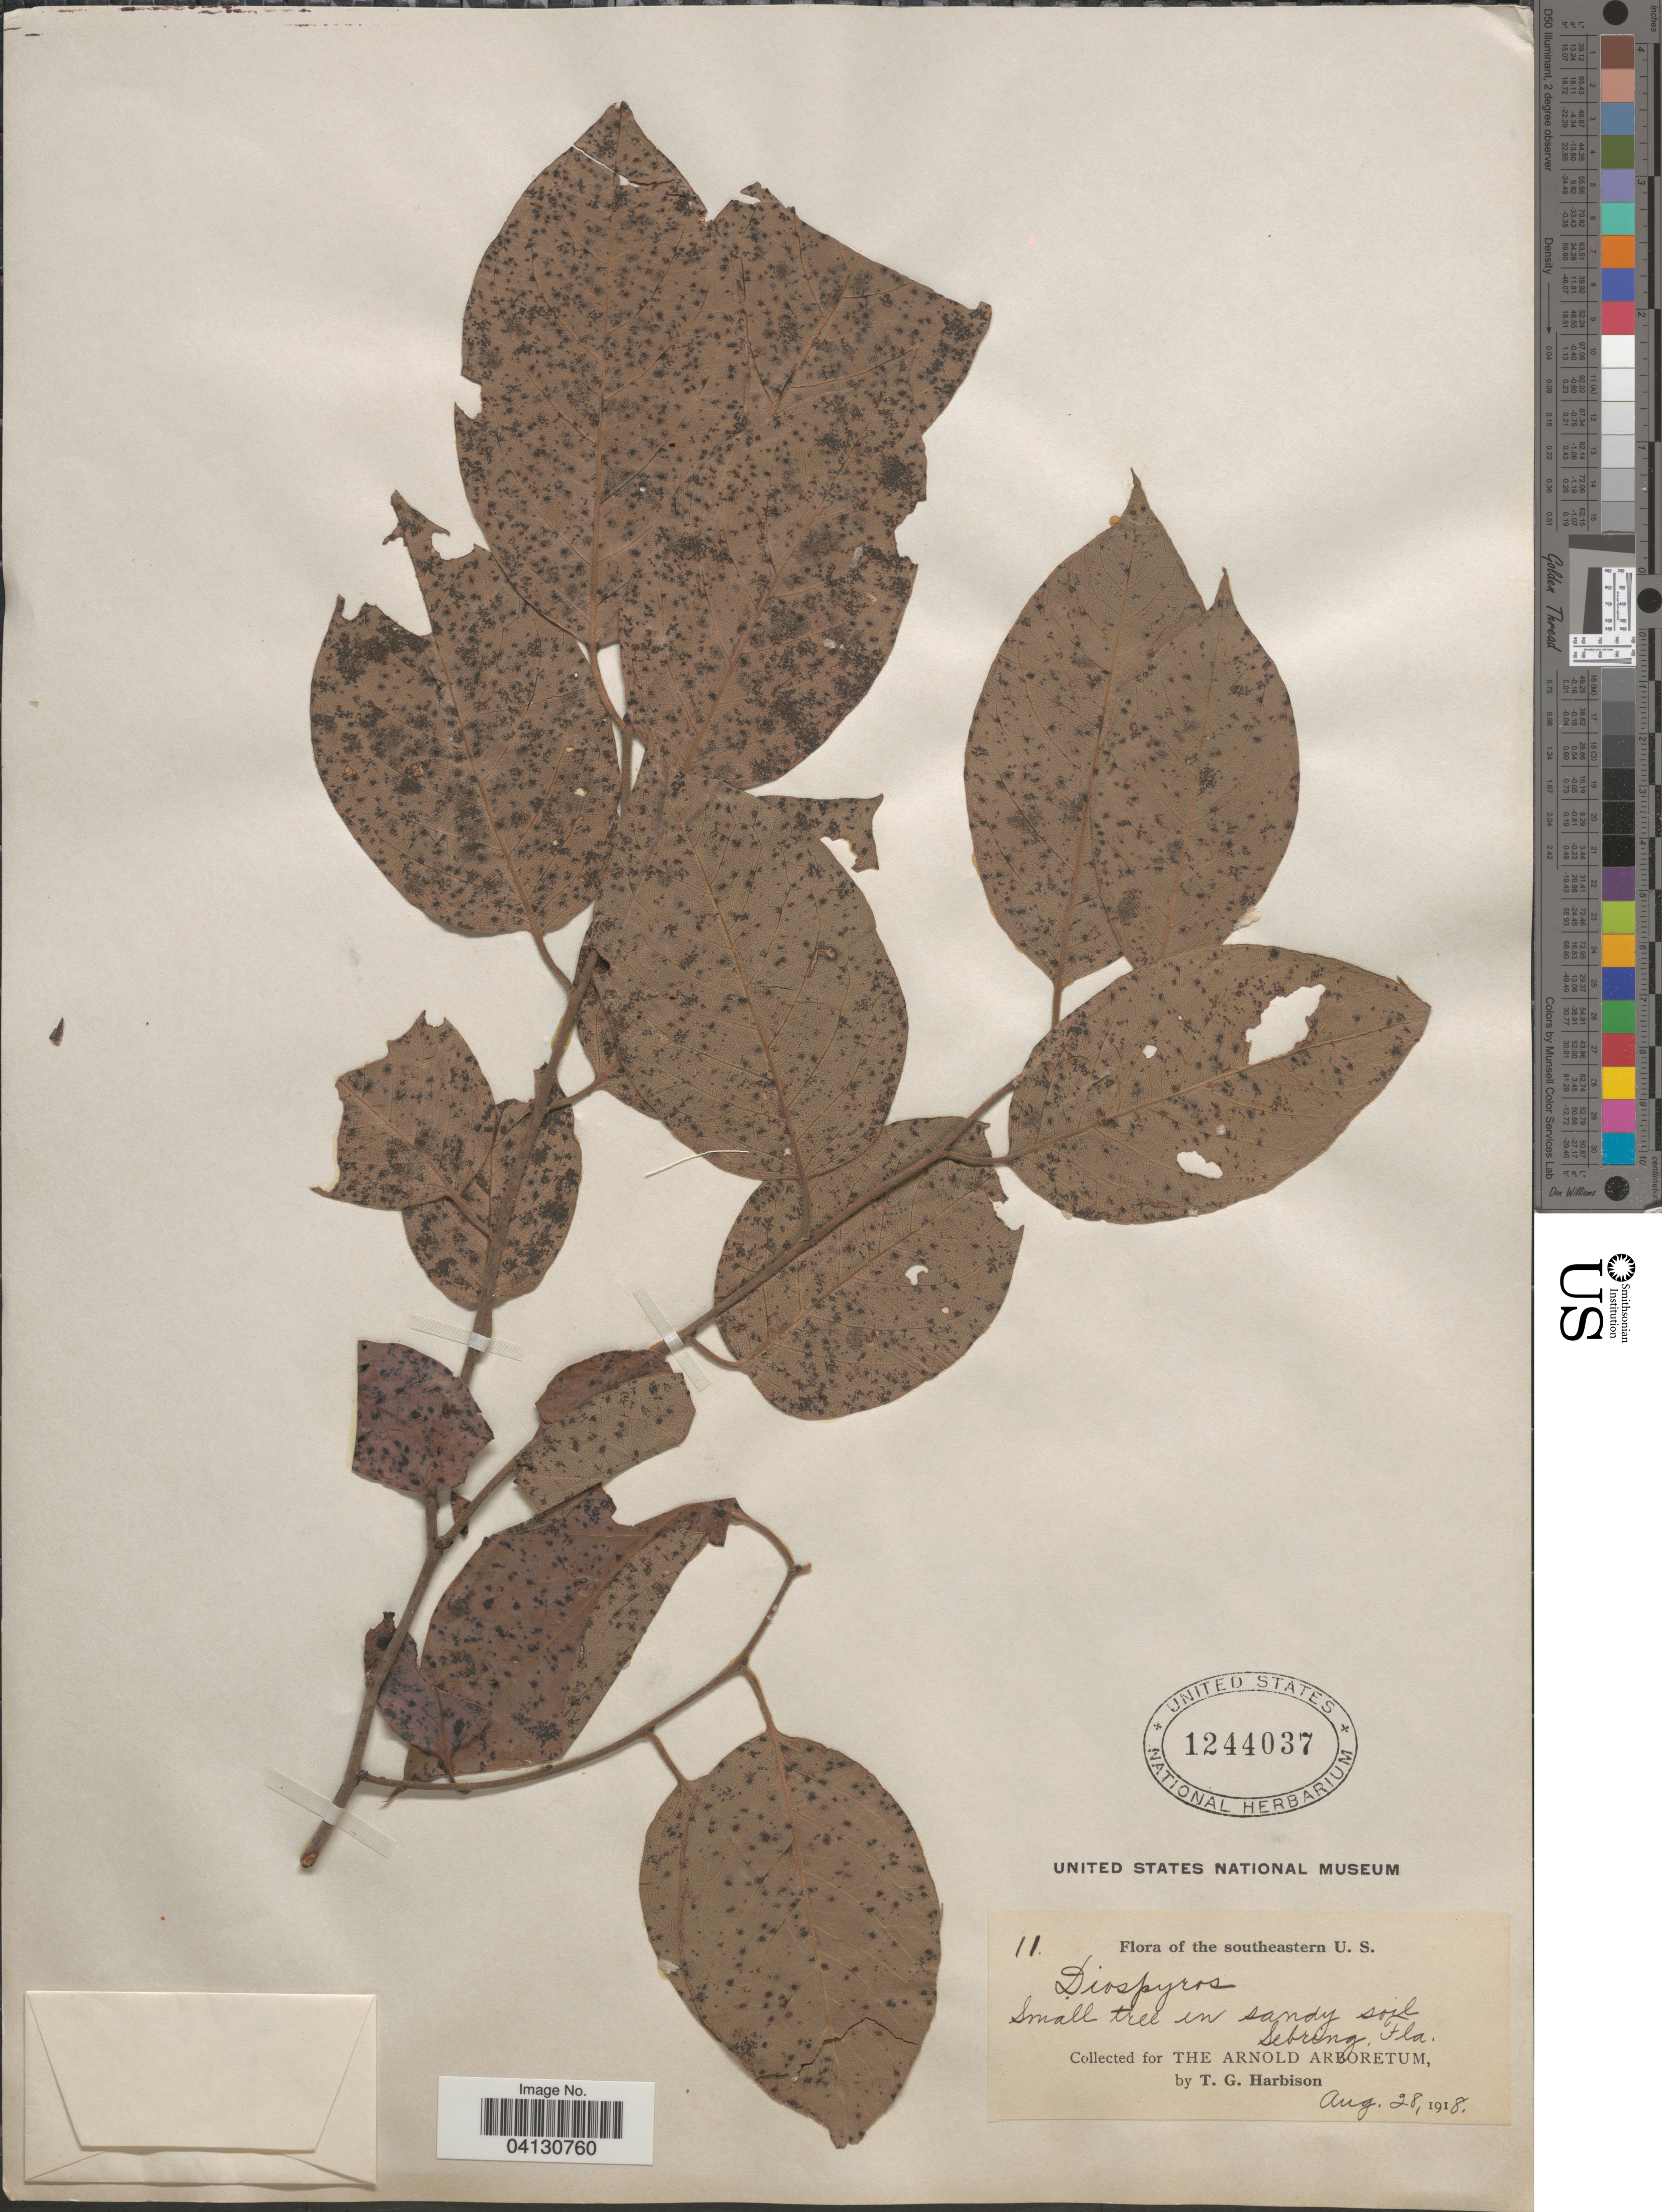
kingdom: Plantae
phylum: Tracheophyta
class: Magnoliopsida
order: Ericales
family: Ebenaceae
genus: Diospyros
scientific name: Diospyros sp.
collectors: T. Harbison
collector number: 11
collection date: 1918-08-28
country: United States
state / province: Florida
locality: Southeastern U. S. Sebring.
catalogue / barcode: US 1244037